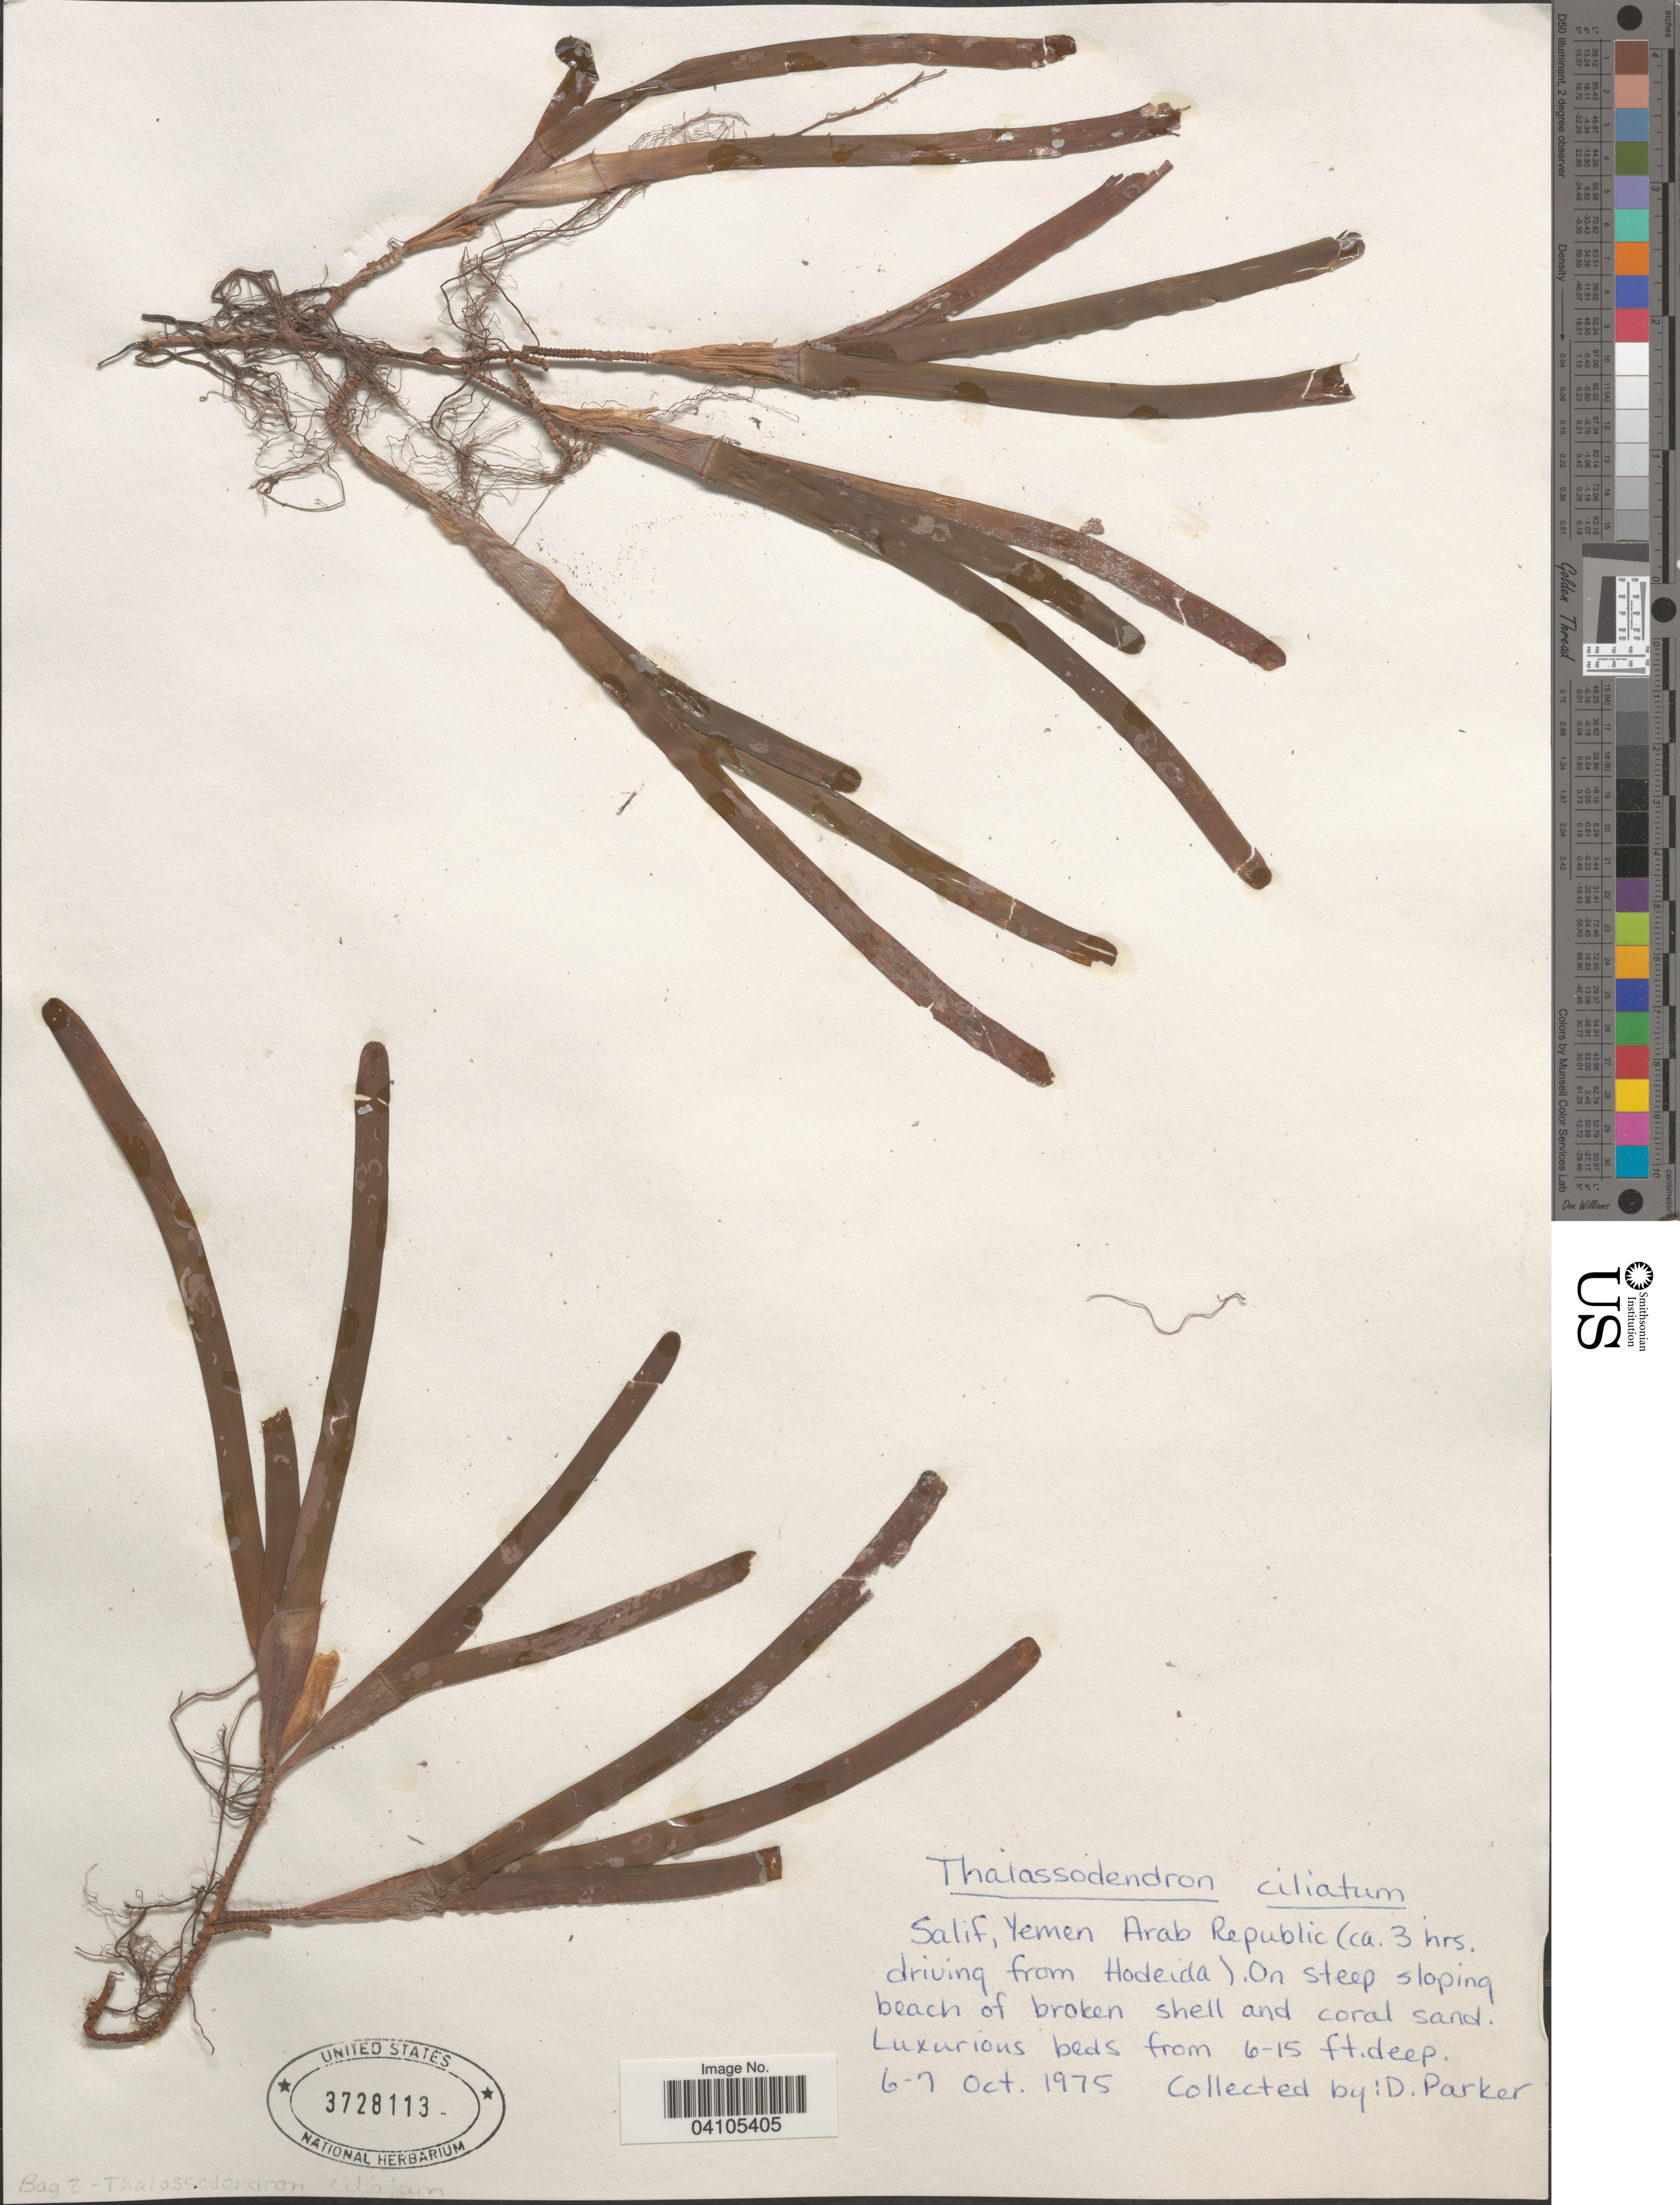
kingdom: Plantae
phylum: Tracheophyta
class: Liliopsida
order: Alismatales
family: Cymodoceaceae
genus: Thalassodendron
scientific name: Thalassodendron ciliatum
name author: (Forssk.) Hartog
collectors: D. Parker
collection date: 1975-10-06/1975-10-07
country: Yemen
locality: Salif, Yemen Arab Republic (ca. 3 hrs. driving from Hodeida).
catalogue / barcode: US 3728113